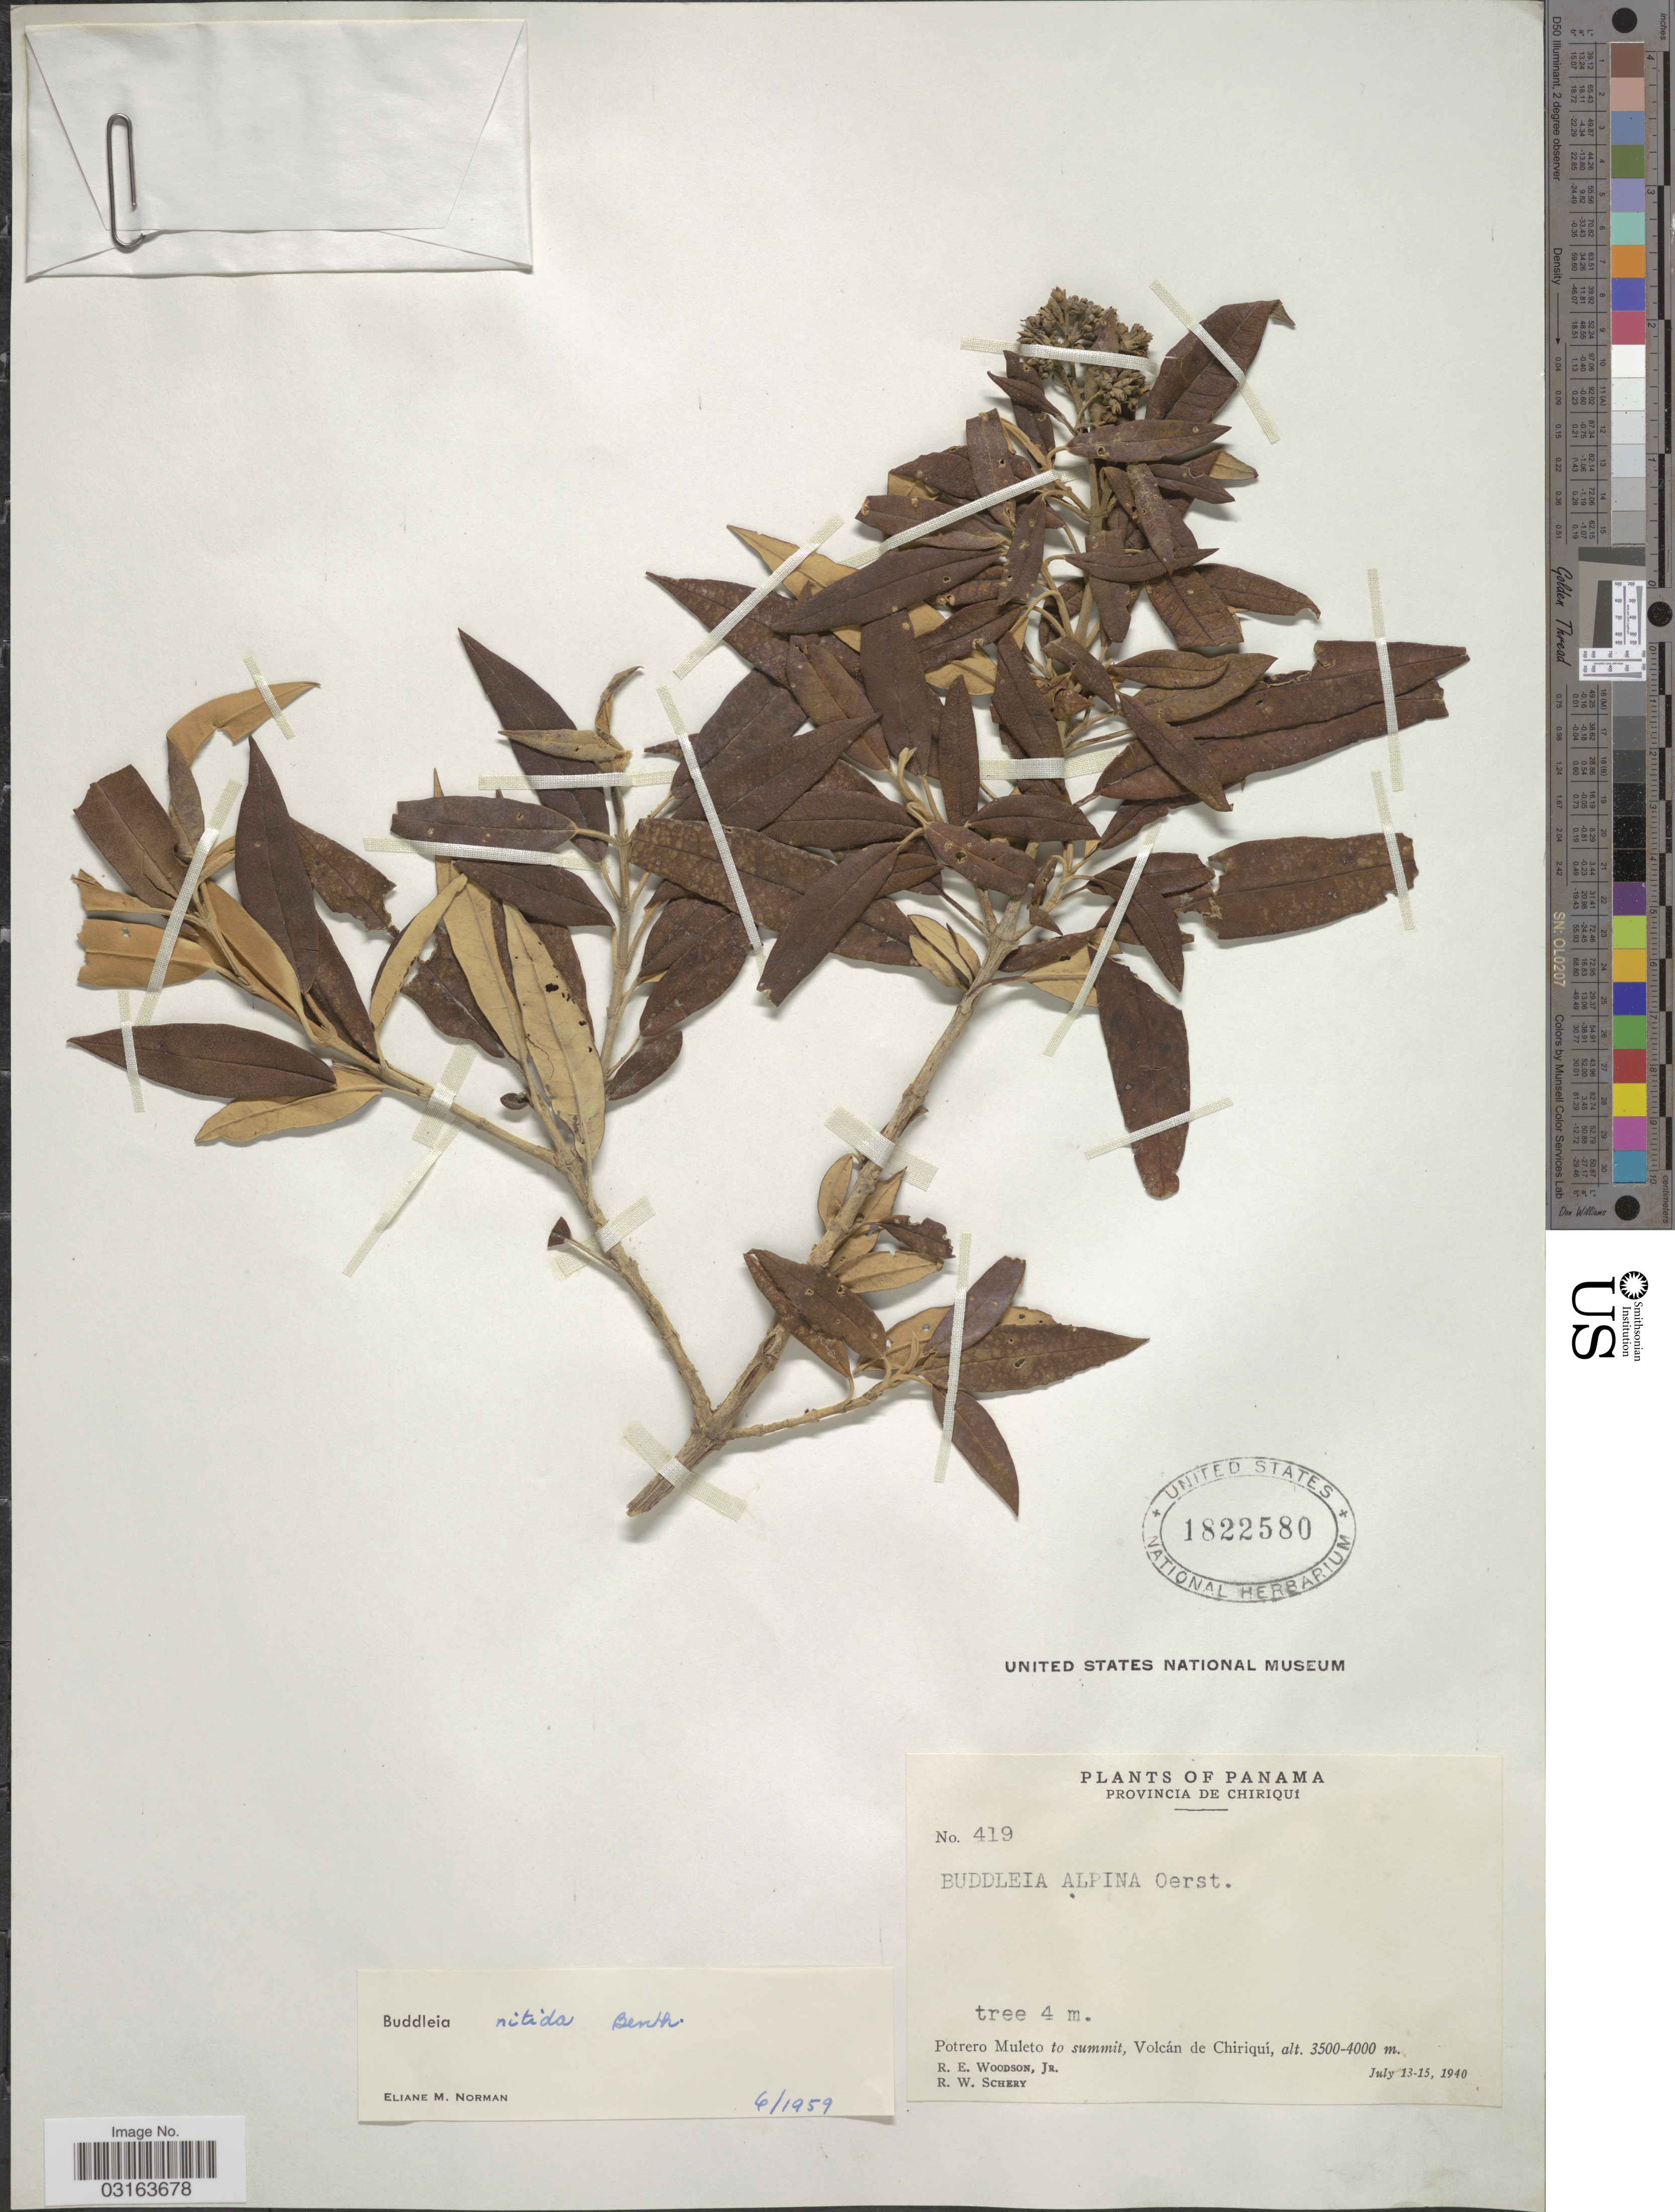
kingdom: Plantae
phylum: Tracheophyta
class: Magnoliopsida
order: Lamiales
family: Scrophulariaceae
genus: Buddleja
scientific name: Buddleja nitida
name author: Benth.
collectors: R. E. Woodson & R. W. Schery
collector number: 419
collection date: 1940-07-13/1940-07-15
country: Panama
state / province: Chiriqui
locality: Potrero Muleto to summit, Volcán de Chiriquí.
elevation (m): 3500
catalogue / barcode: US 1822580